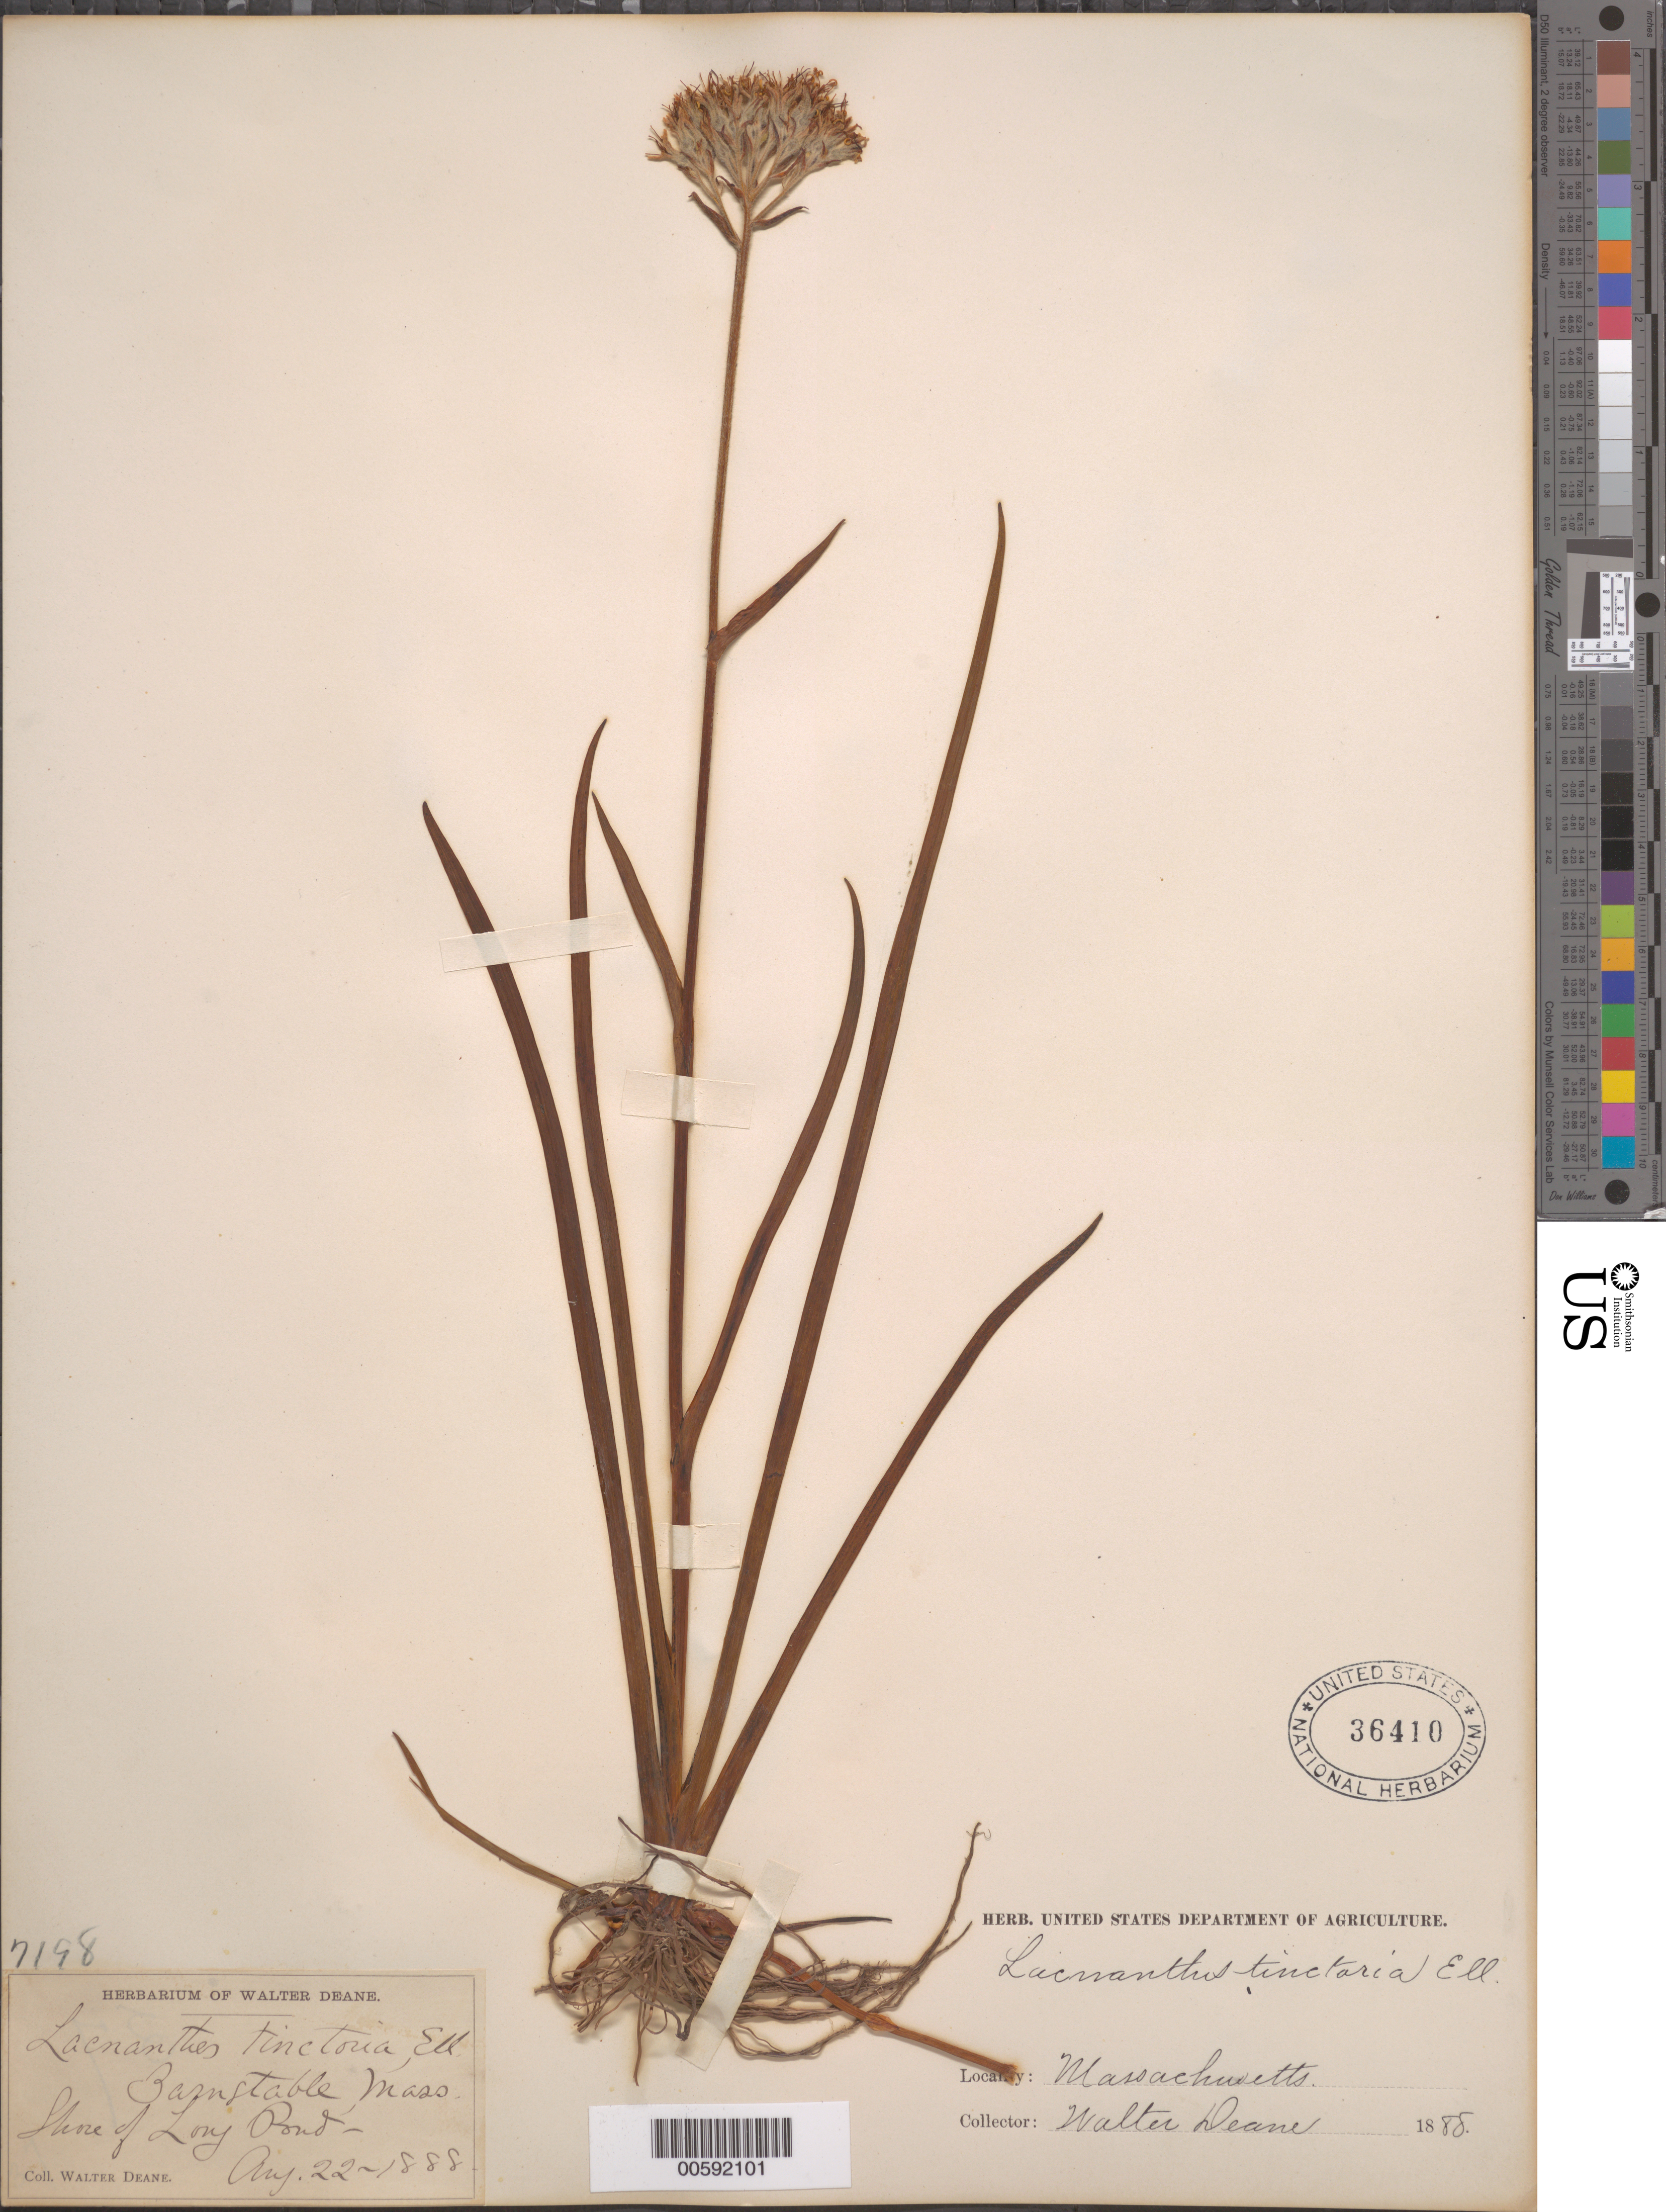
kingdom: Plantae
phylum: Tracheophyta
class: Liliopsida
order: Commelinales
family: Haemodoraceae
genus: Lachnanthes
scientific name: Lachnanthes tinctoria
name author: (Walter ex J.F. Gmel.) Elliott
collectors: W. Deane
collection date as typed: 22 Aug 1888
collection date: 1888-08-22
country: United States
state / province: Massachusetts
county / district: Barnstable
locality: Long Pond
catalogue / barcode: US 36410